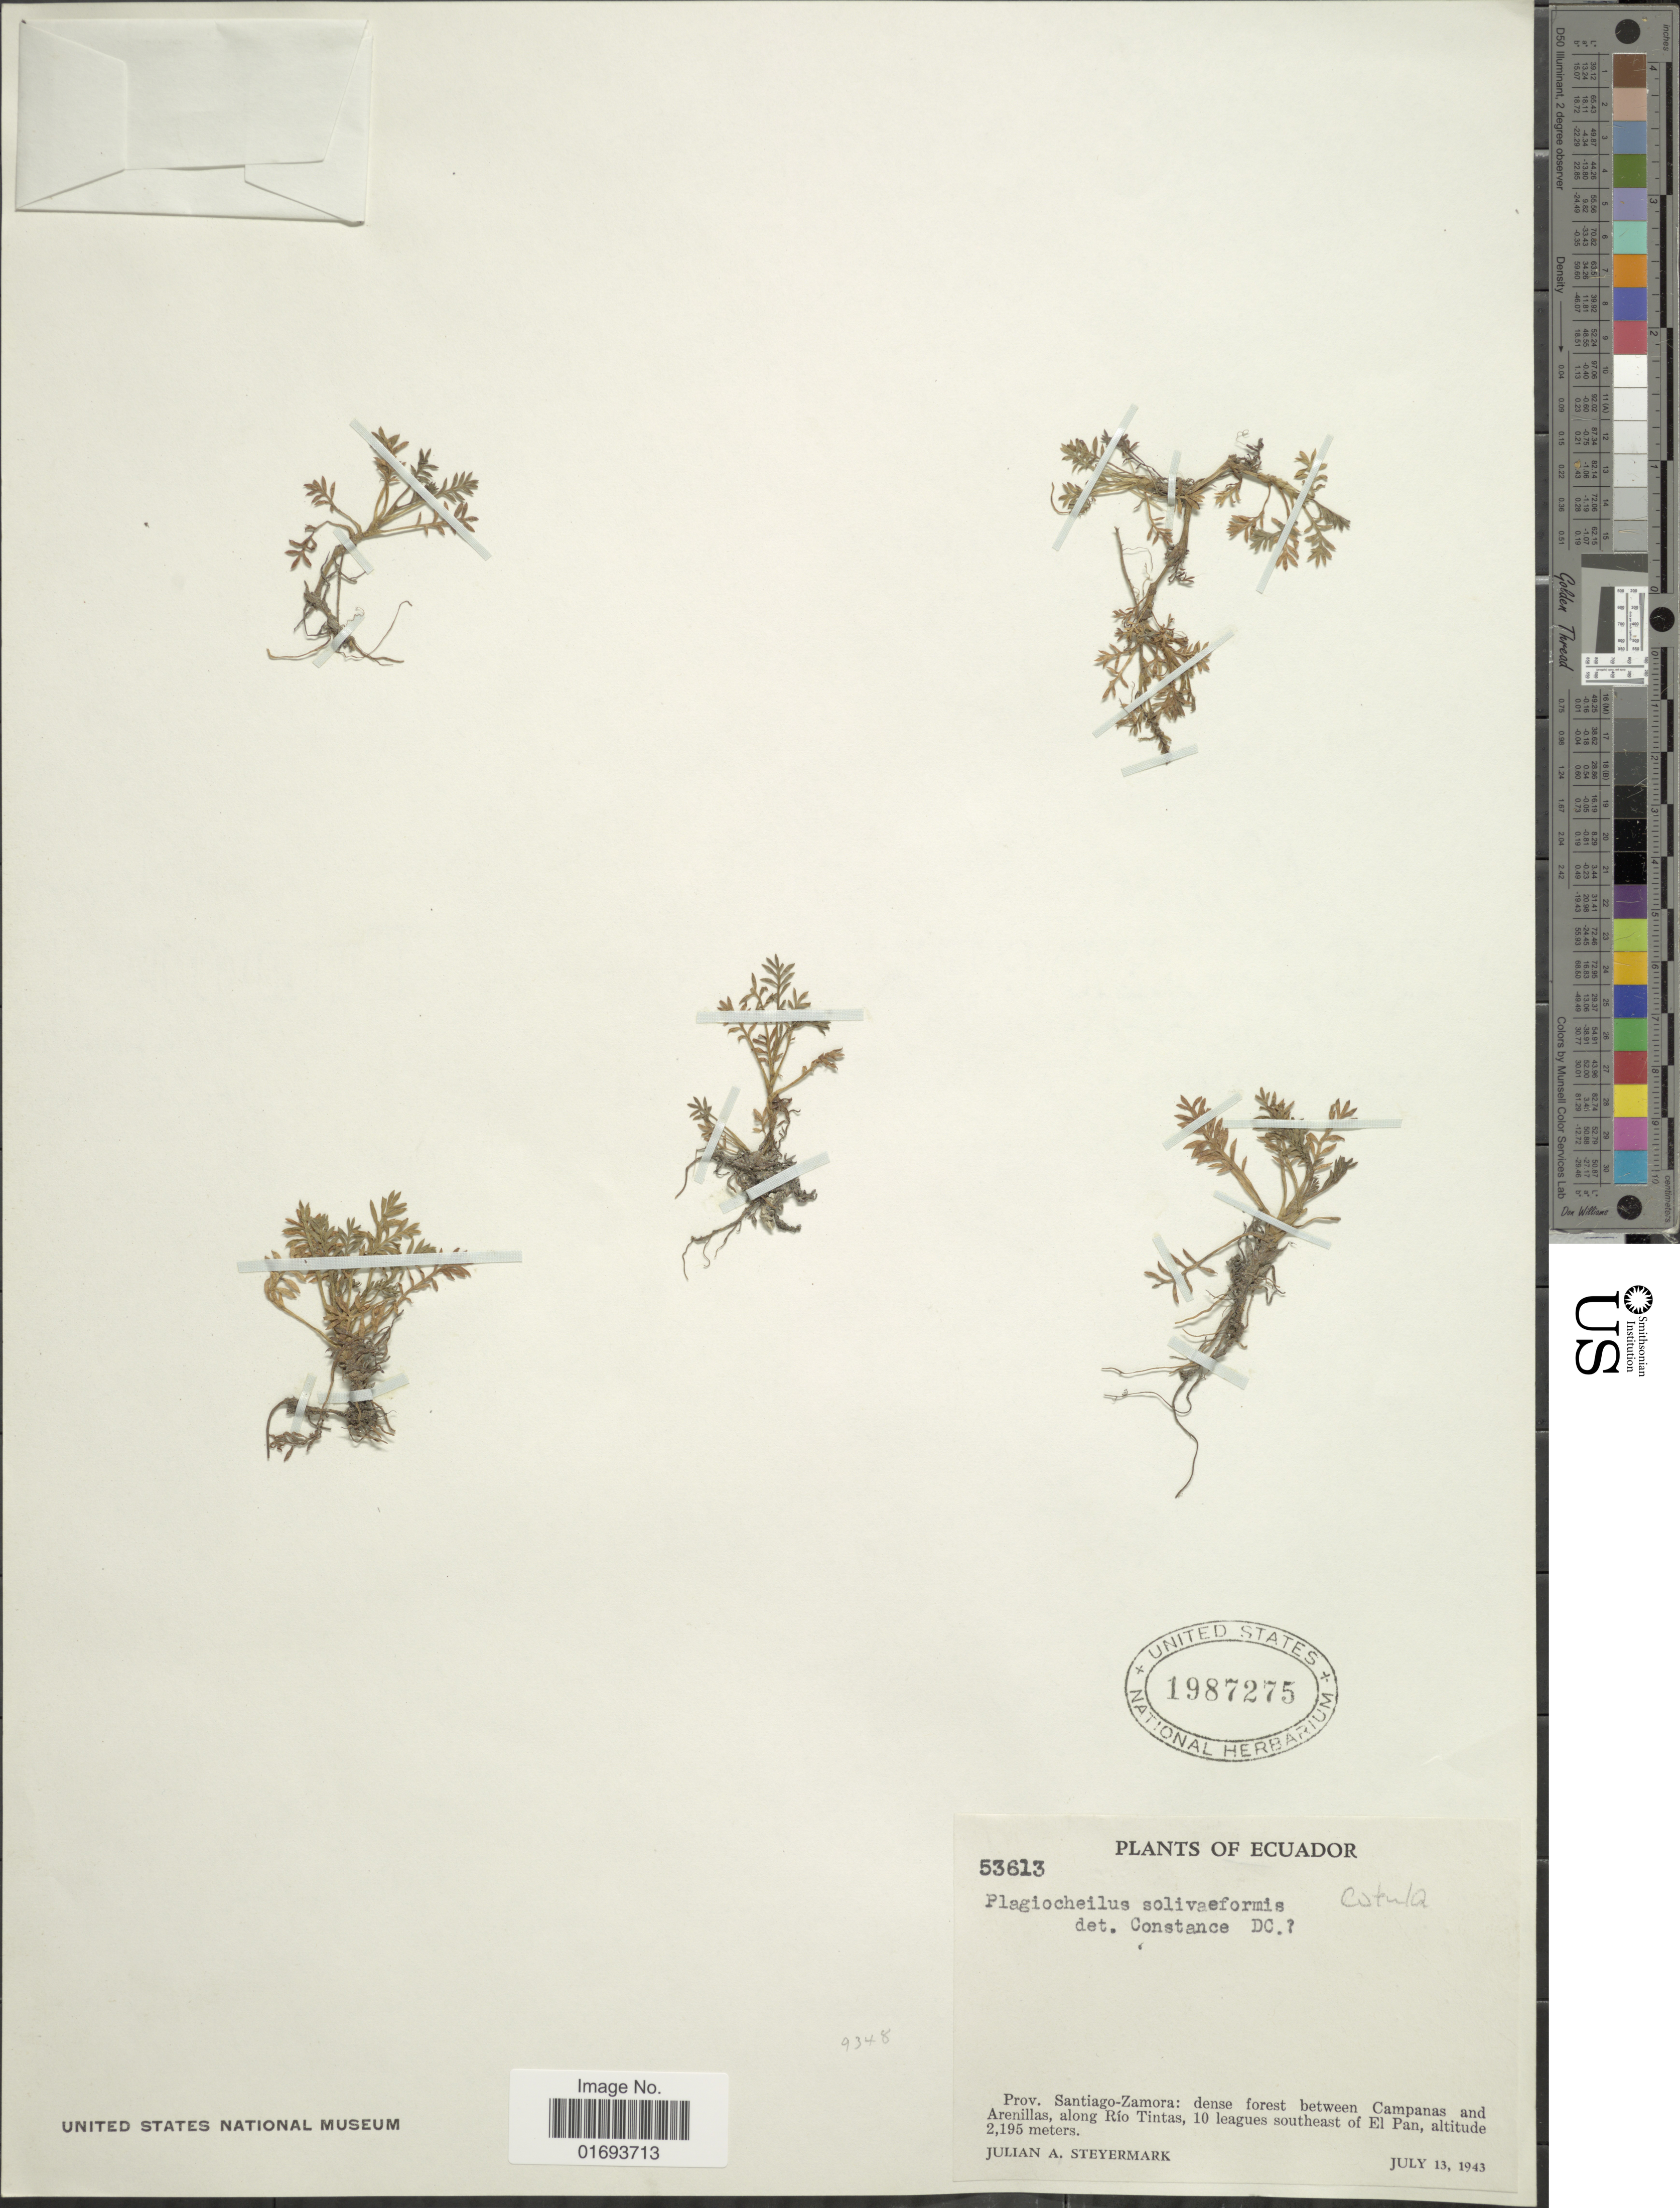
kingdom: Plantae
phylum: Tracheophyta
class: Magnoliopsida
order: Asterales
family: Asteraceae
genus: Plagiocheilus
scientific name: Plagiocheilus solivaeformis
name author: DC.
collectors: J. Steyermark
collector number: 53613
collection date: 1943-07-13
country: Ecuador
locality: Ecuador. Prov. Santiago-Zamora: dense forest between Campanas and Arenillas, along Rio Tintas, 10 leagues southeast of El Pan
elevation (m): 2195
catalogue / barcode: US 1987275